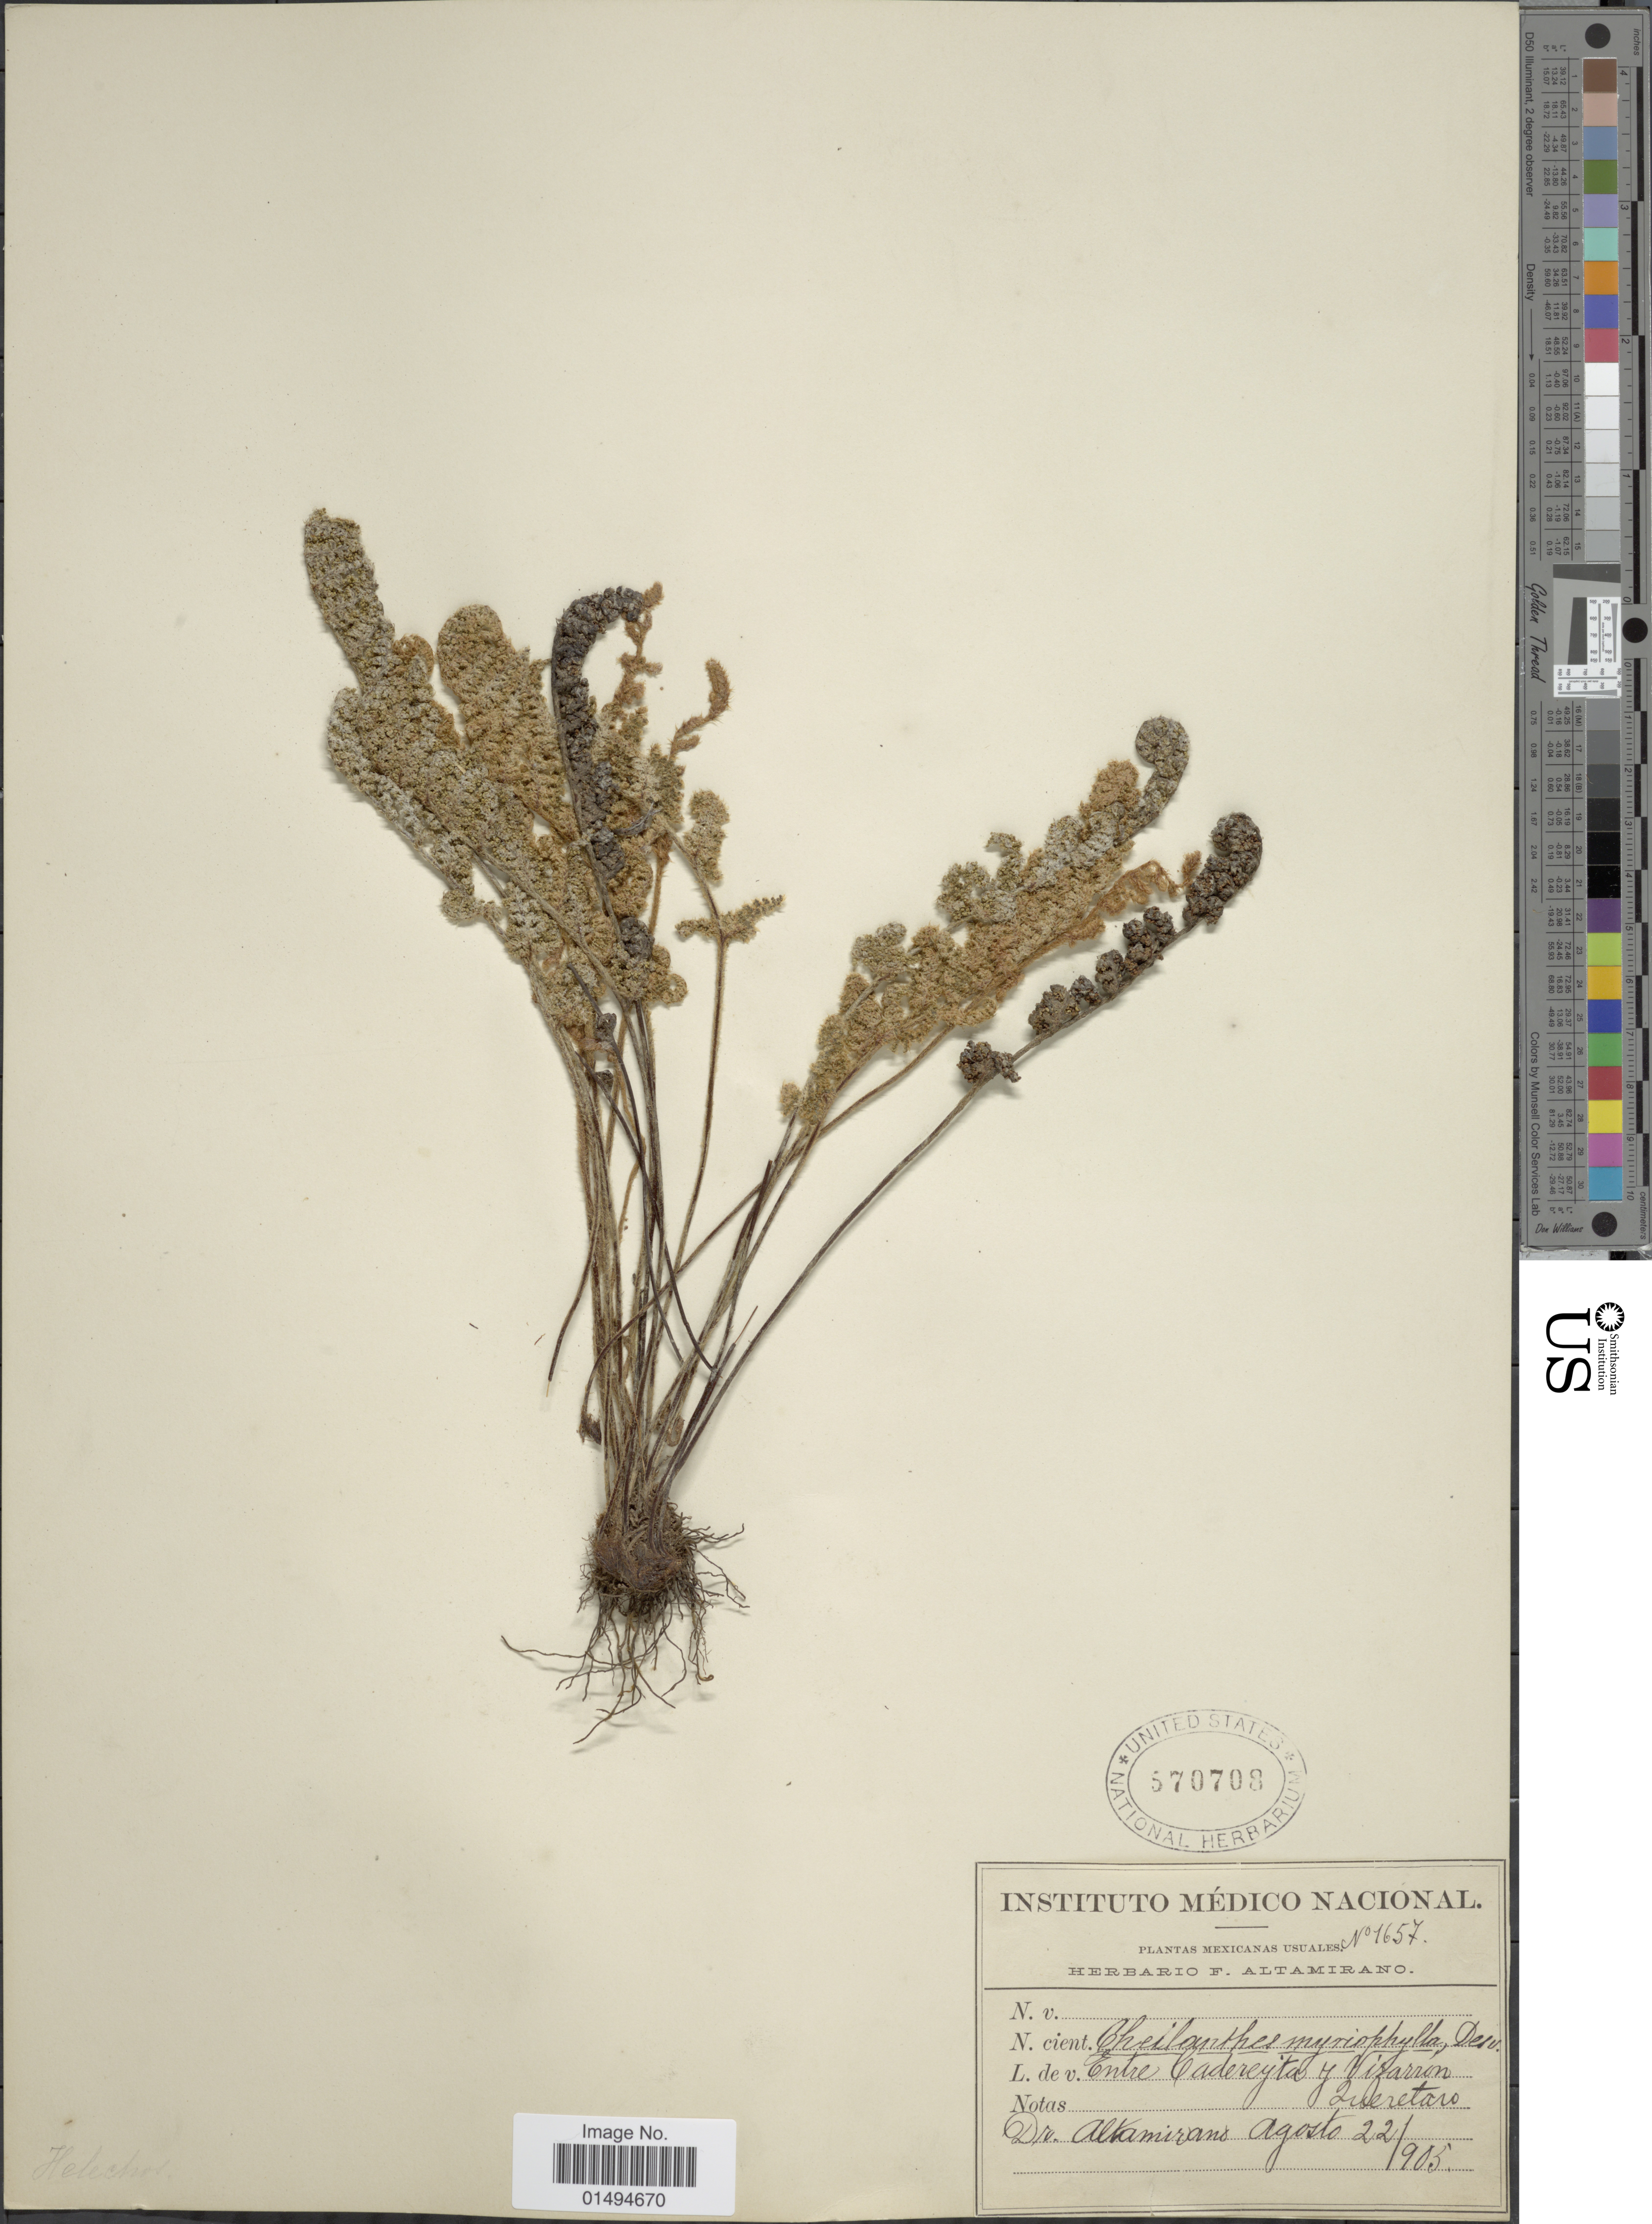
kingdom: Plantae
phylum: Tracheophyta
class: Polypodiopsida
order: Polypodiales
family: Pteridaceae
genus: Myriopteris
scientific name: Myriopteris myriophylla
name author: (Desv.) J. Sm.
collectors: F. Altamirano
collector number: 1657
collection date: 1903-08-22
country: Mexico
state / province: Querétaro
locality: Entre Gadereytas J Visarron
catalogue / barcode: US 570708